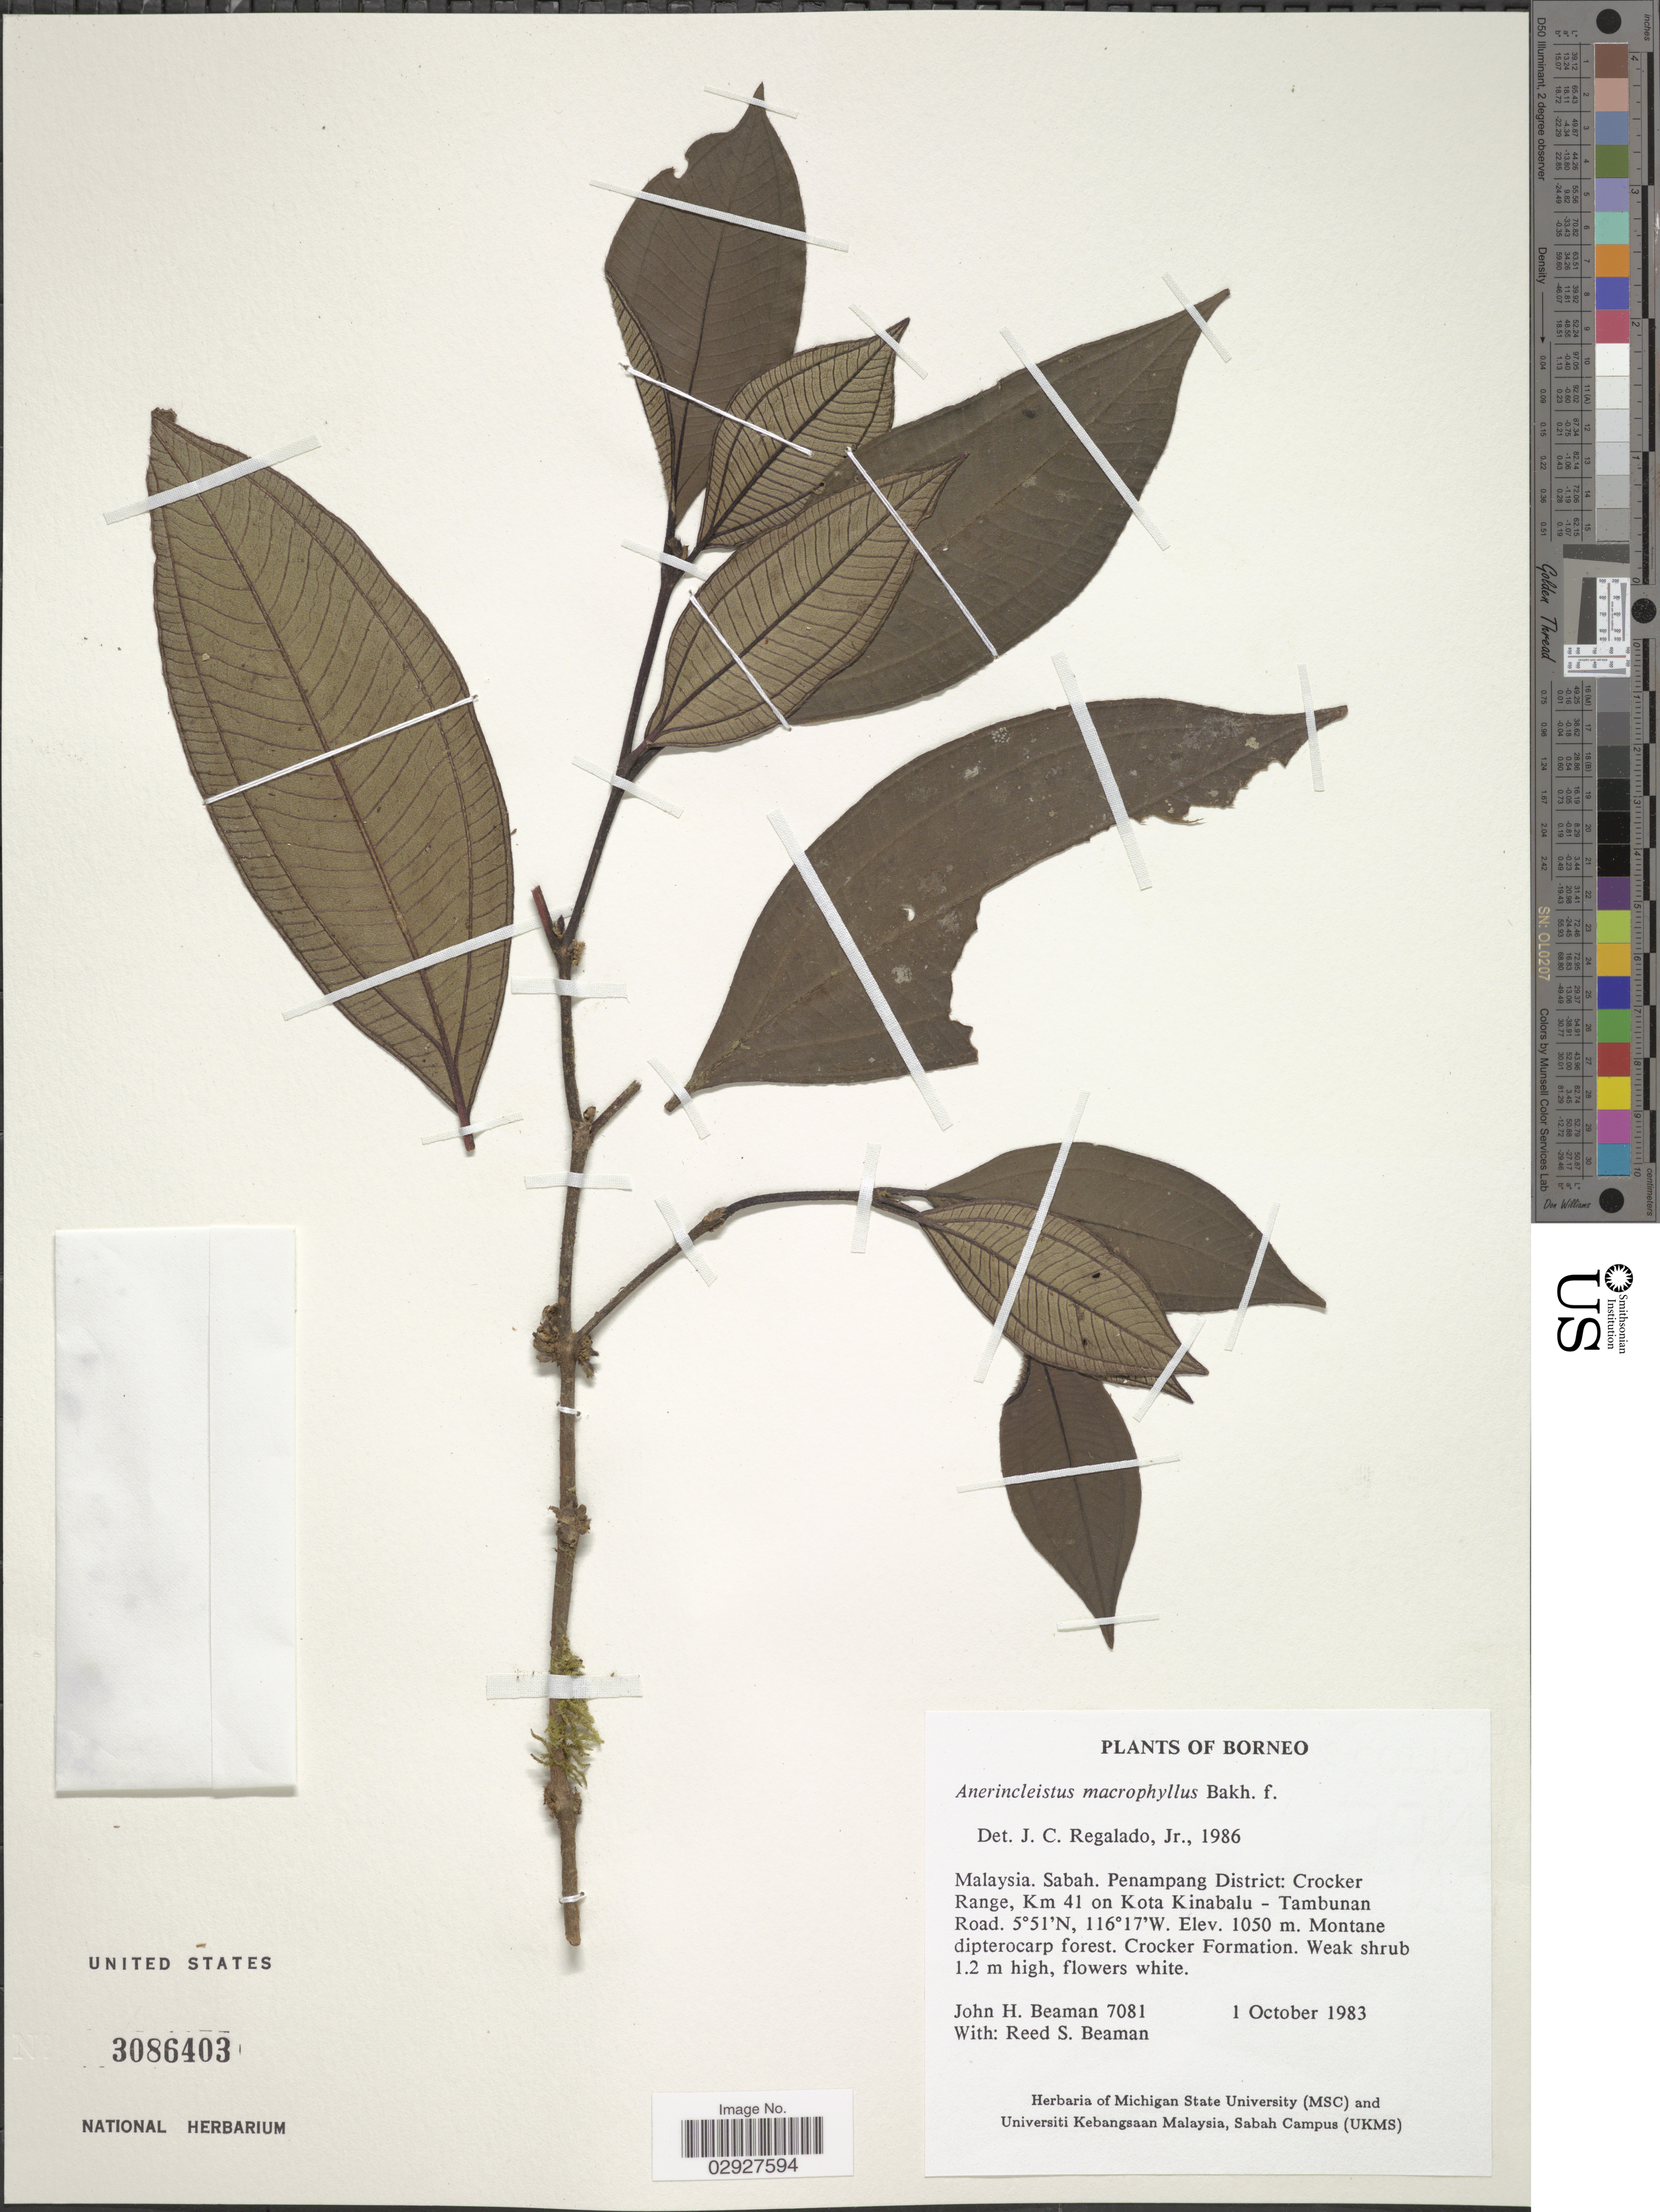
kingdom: Plantae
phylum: Tracheophyta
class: Magnoliopsida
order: Myrtales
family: Melastomataceae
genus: Anerincleistus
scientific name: Anerincleistus macrophyllus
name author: Bakh. f.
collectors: J. H. Beaman & R. S. Beaman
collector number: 7081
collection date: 1983-10-01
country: Malaysia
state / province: Sabah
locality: Borneo. Penampang District: Crocker Range, Km 41 on Kota Kinabalu - Tambunan Road.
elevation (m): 1050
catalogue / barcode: US 3086403